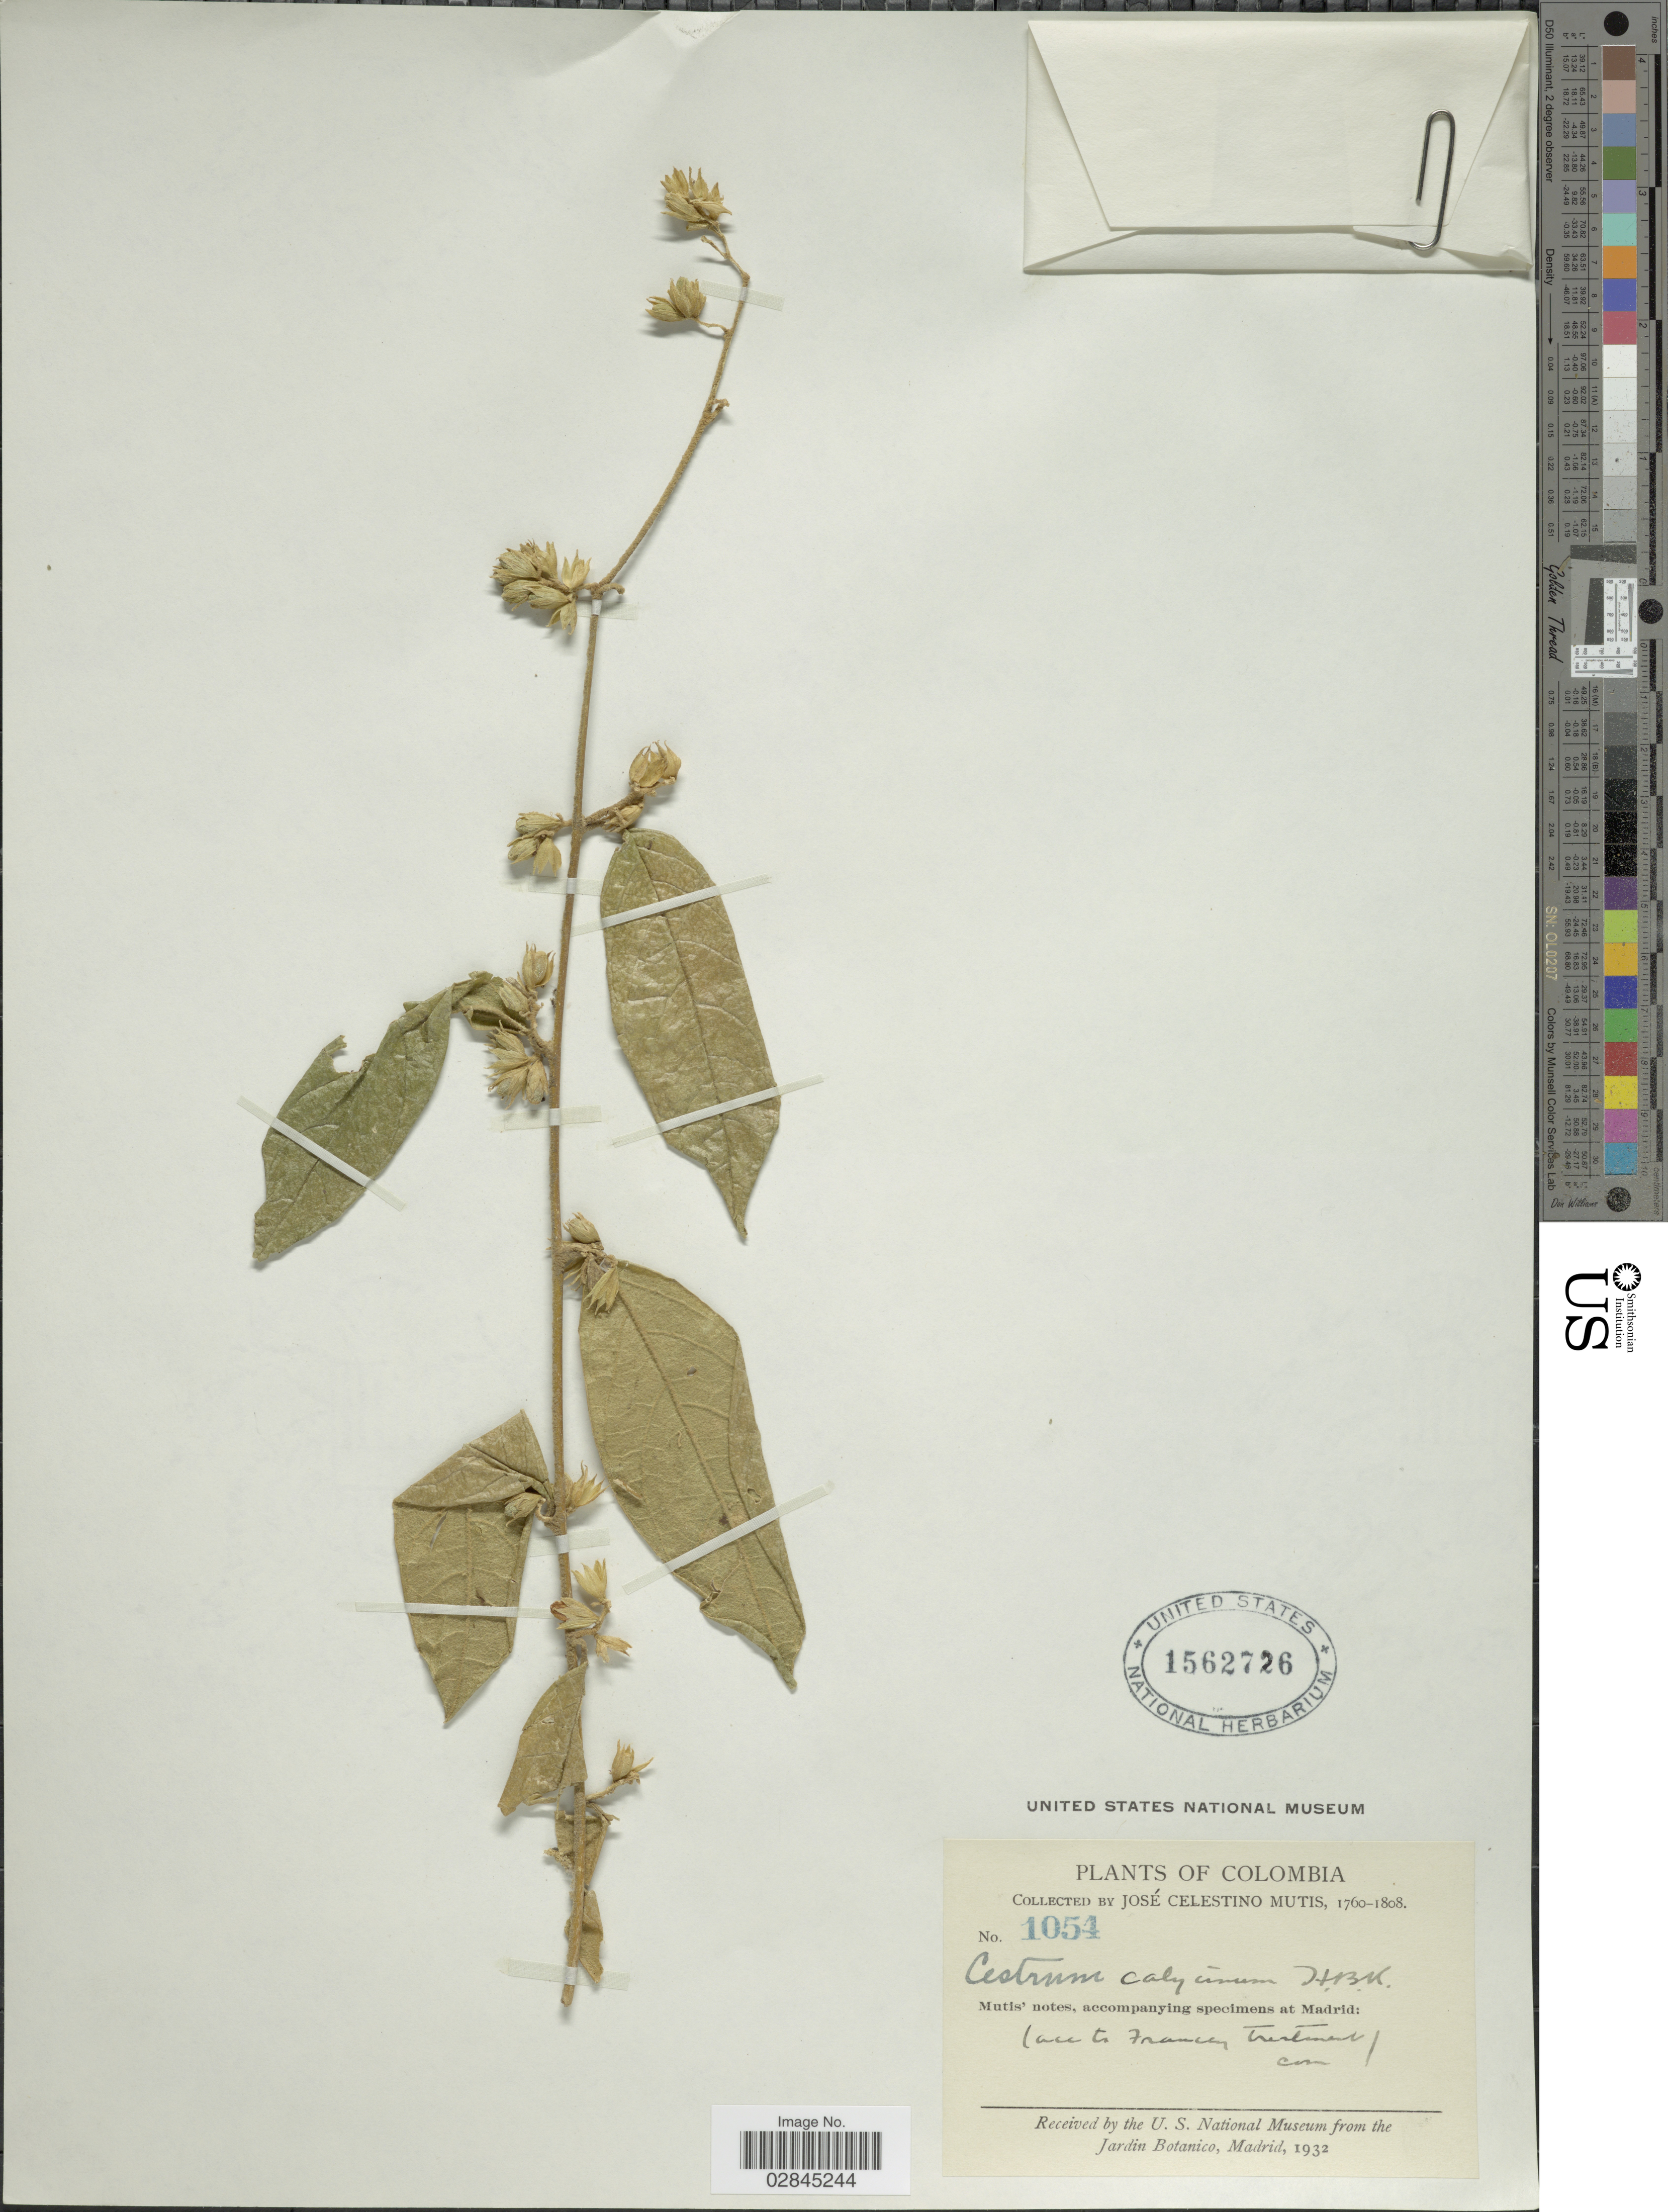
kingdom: Plantae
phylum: Tracheophyta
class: Magnoliopsida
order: Solanales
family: Solanaceae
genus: Cestrum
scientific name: Cestrum strigillatum var. calycinum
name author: Ruiz & Pav.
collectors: J. C. B. Mutis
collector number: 1054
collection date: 1760/1808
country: Ecuador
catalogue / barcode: US 1562726